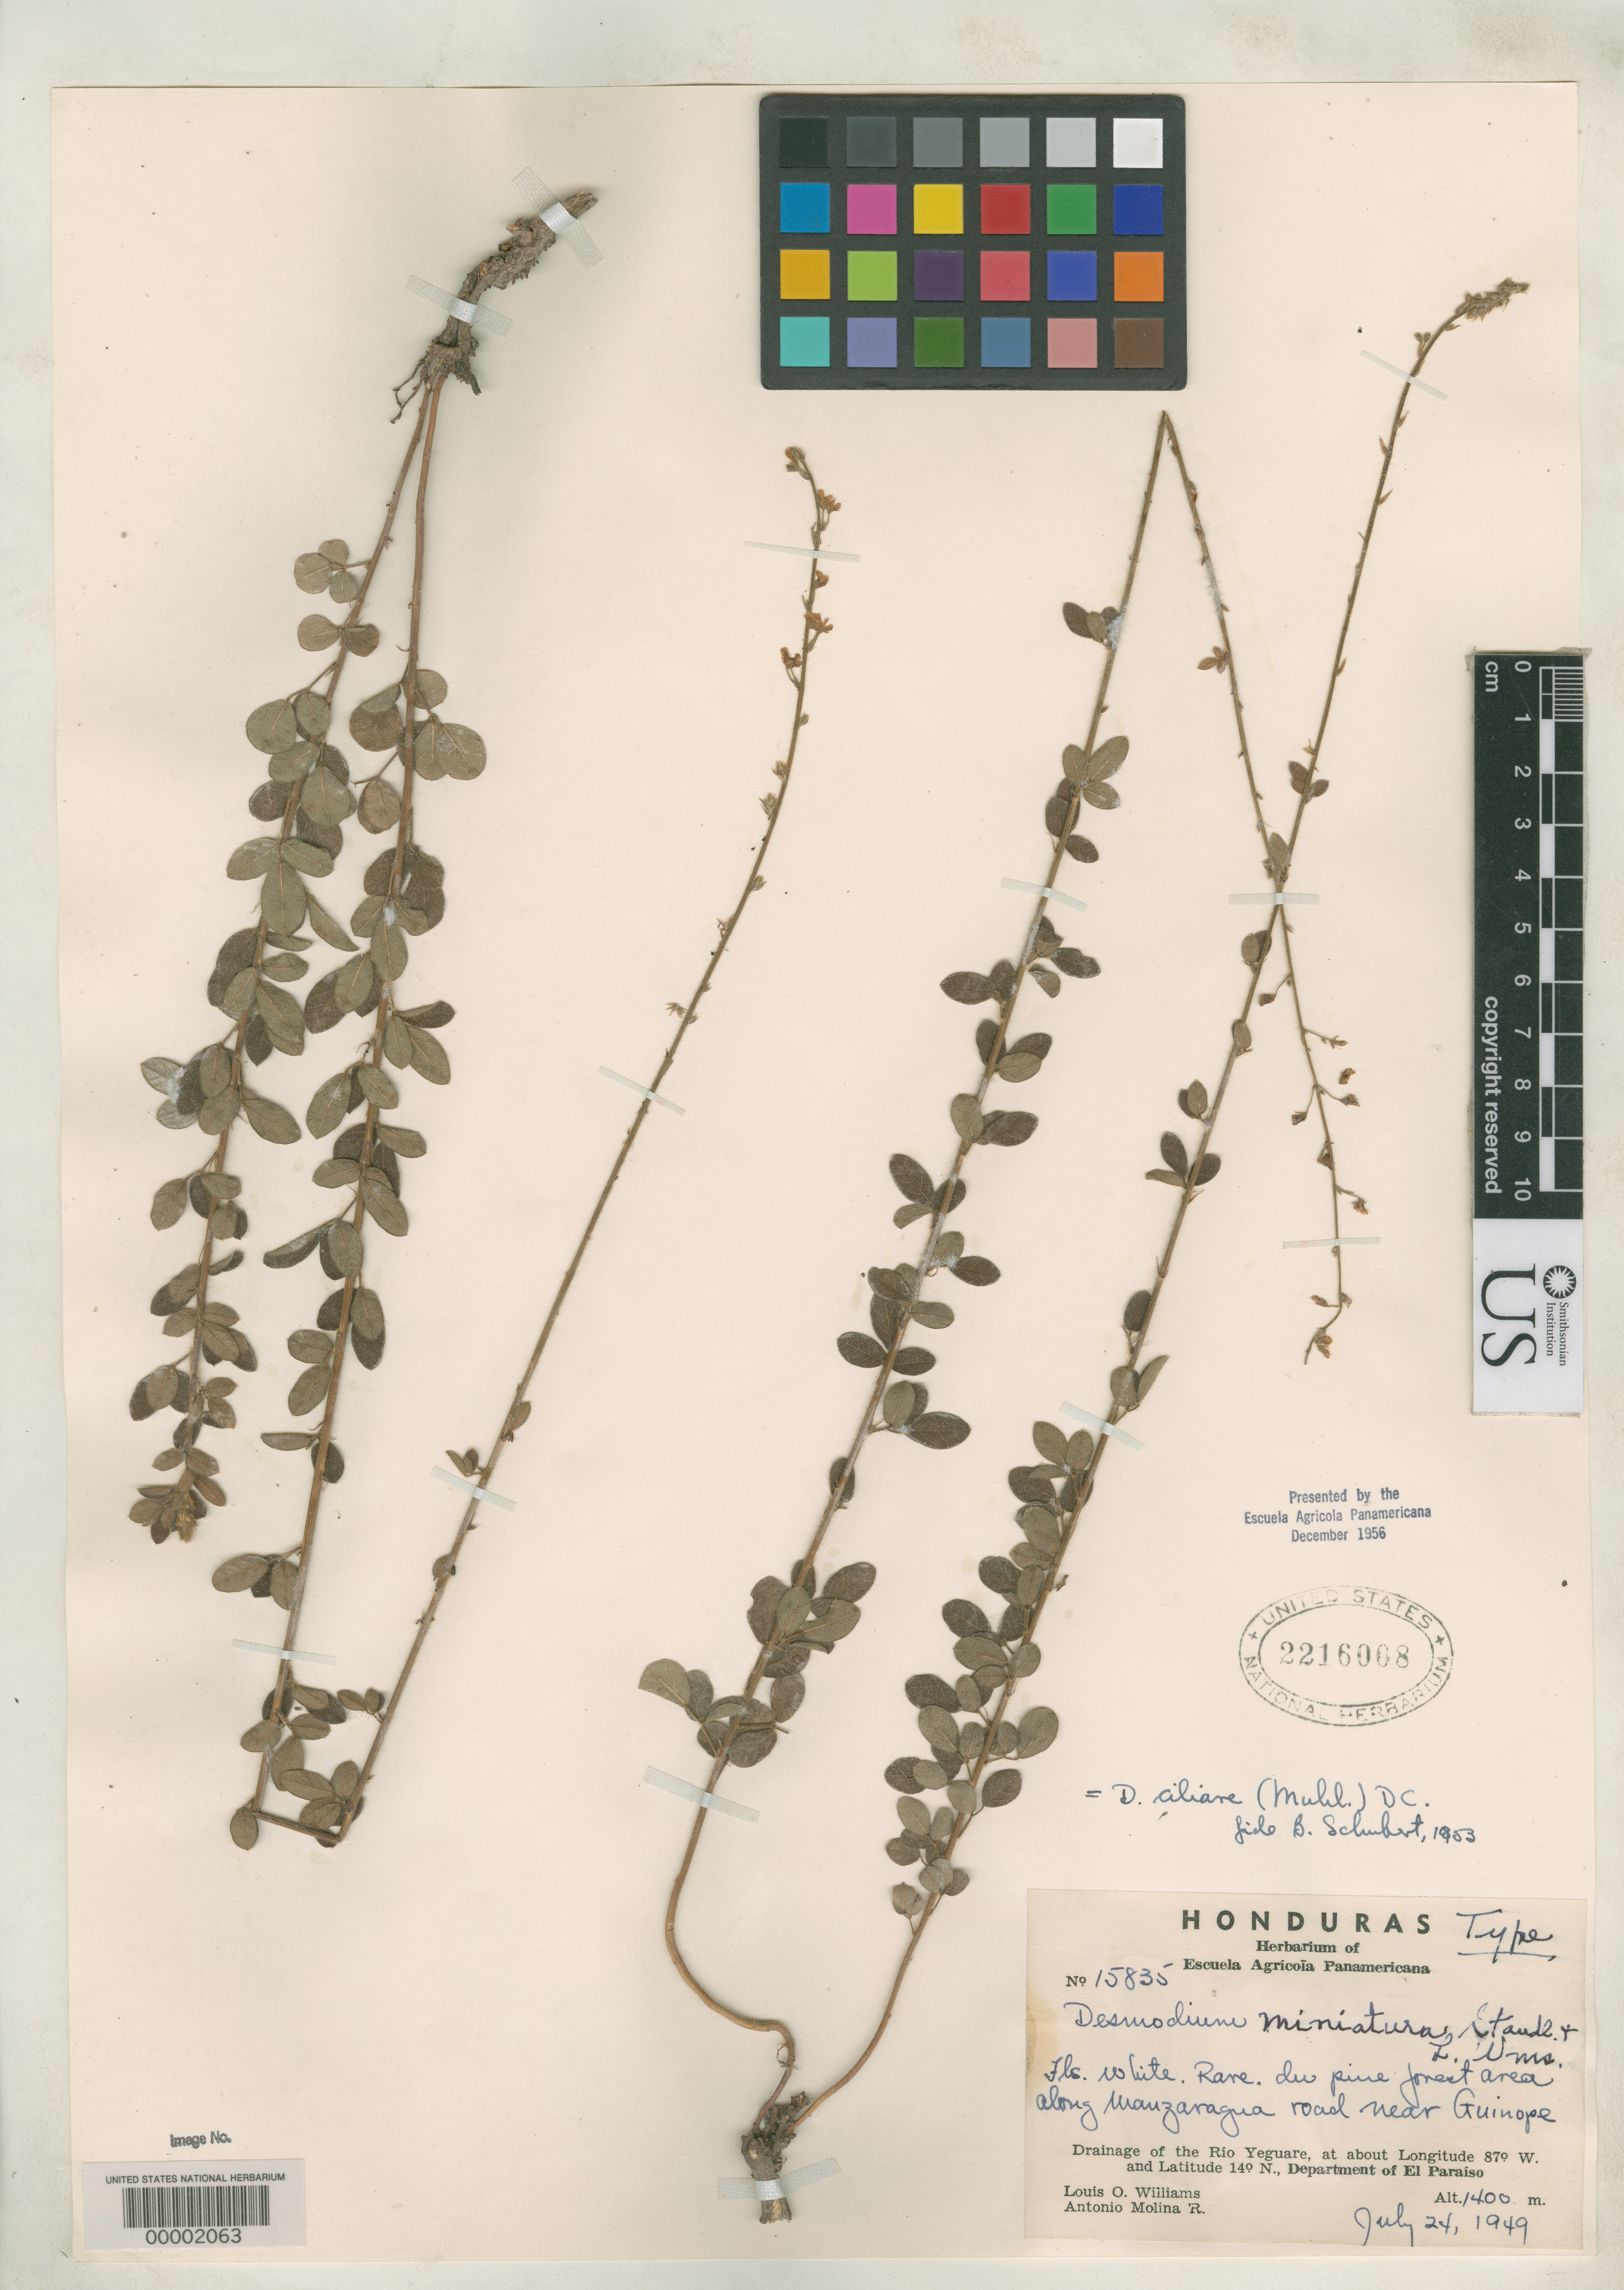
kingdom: Plantae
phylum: Tracheophyta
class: Magnoliopsida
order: Fabales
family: Fabaceae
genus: Desmodium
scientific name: Desmodium miniatura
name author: Standl. & L.O. Williams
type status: Holotype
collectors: L. O. Williams & A. Molina R.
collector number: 15835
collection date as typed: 24 Jul 1949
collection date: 1949-07-24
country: Honduras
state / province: El Paraíso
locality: Cerca de Guirope, Camino Hacia Manzaragua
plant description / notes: "Presented by the Escuela Agricola Panamericana December 1956." Holotype, transferred from EAP to US (see Dorr et al. 2009, Taxon 58: 993-1001).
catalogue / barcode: US 2216008